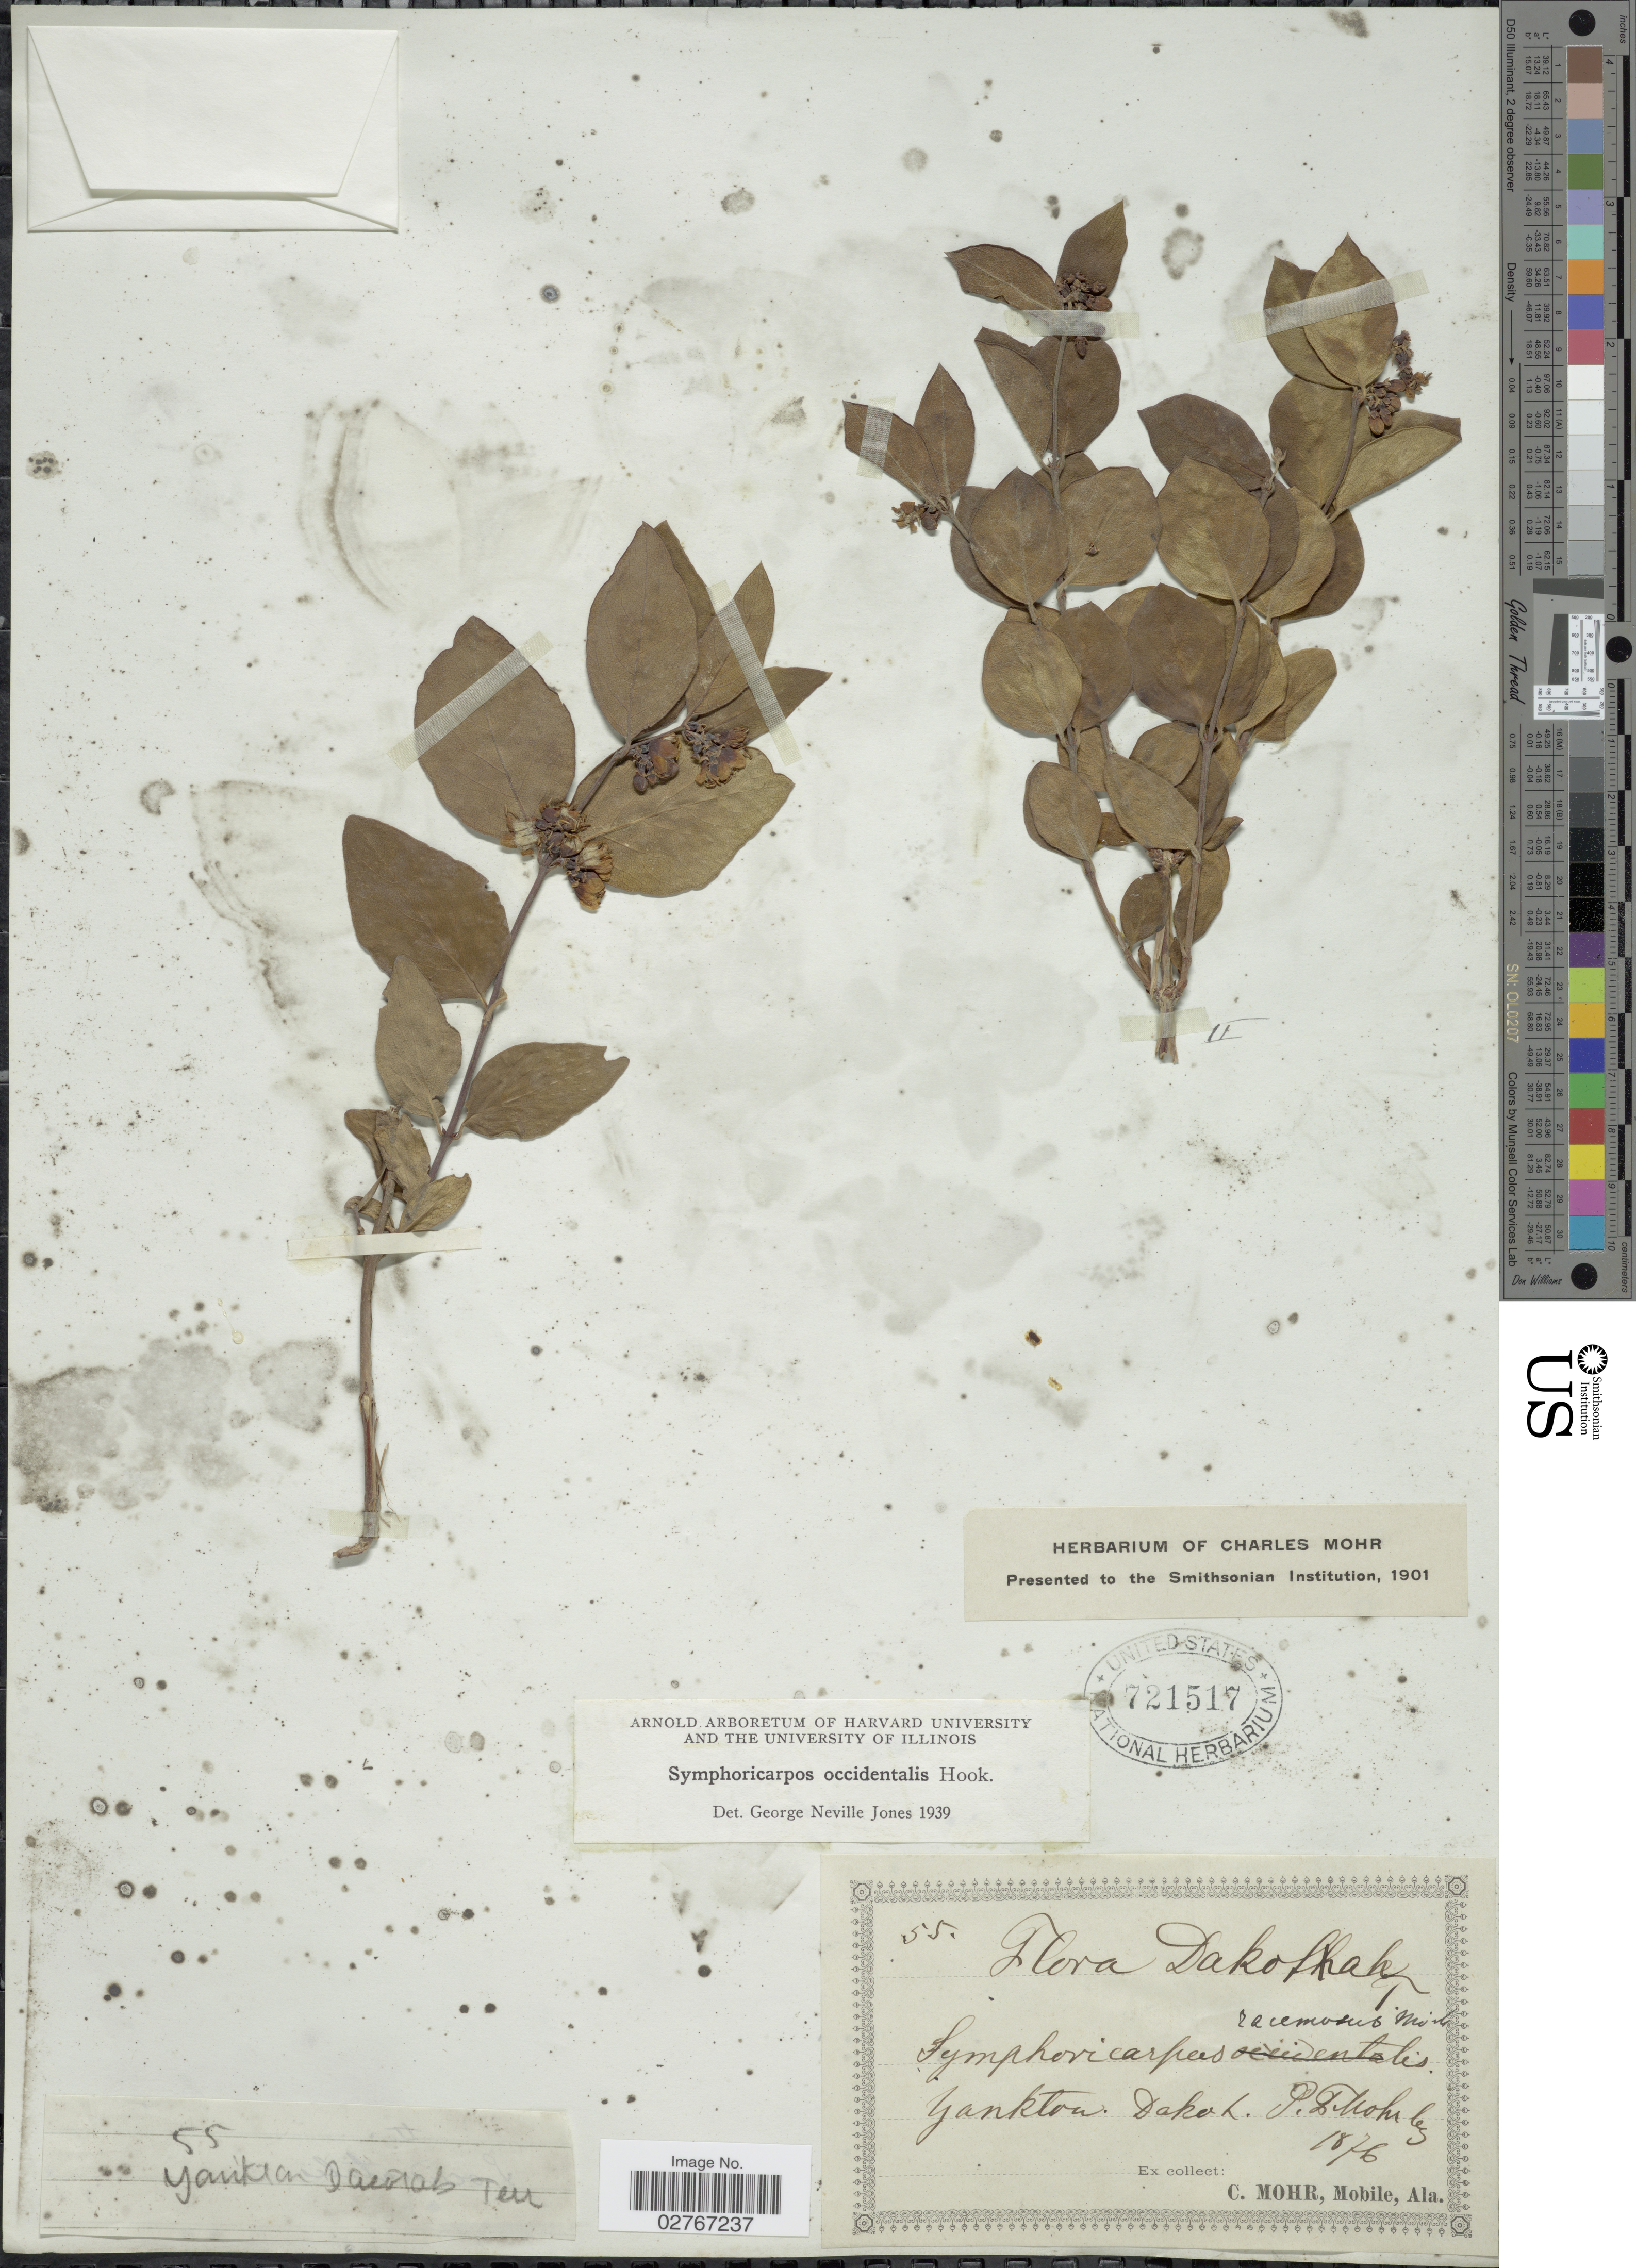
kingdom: Plantae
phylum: Tracheophyta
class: Magnoliopsida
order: Dipsacales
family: Caprifoliaceae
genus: Symphoricarpos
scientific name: Symphoricarpos occidentalis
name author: (R. Br.) Hook.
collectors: P. F. Mohr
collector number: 55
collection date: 1876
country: United States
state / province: South Dakota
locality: Yankton, Dakota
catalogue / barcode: US 721517